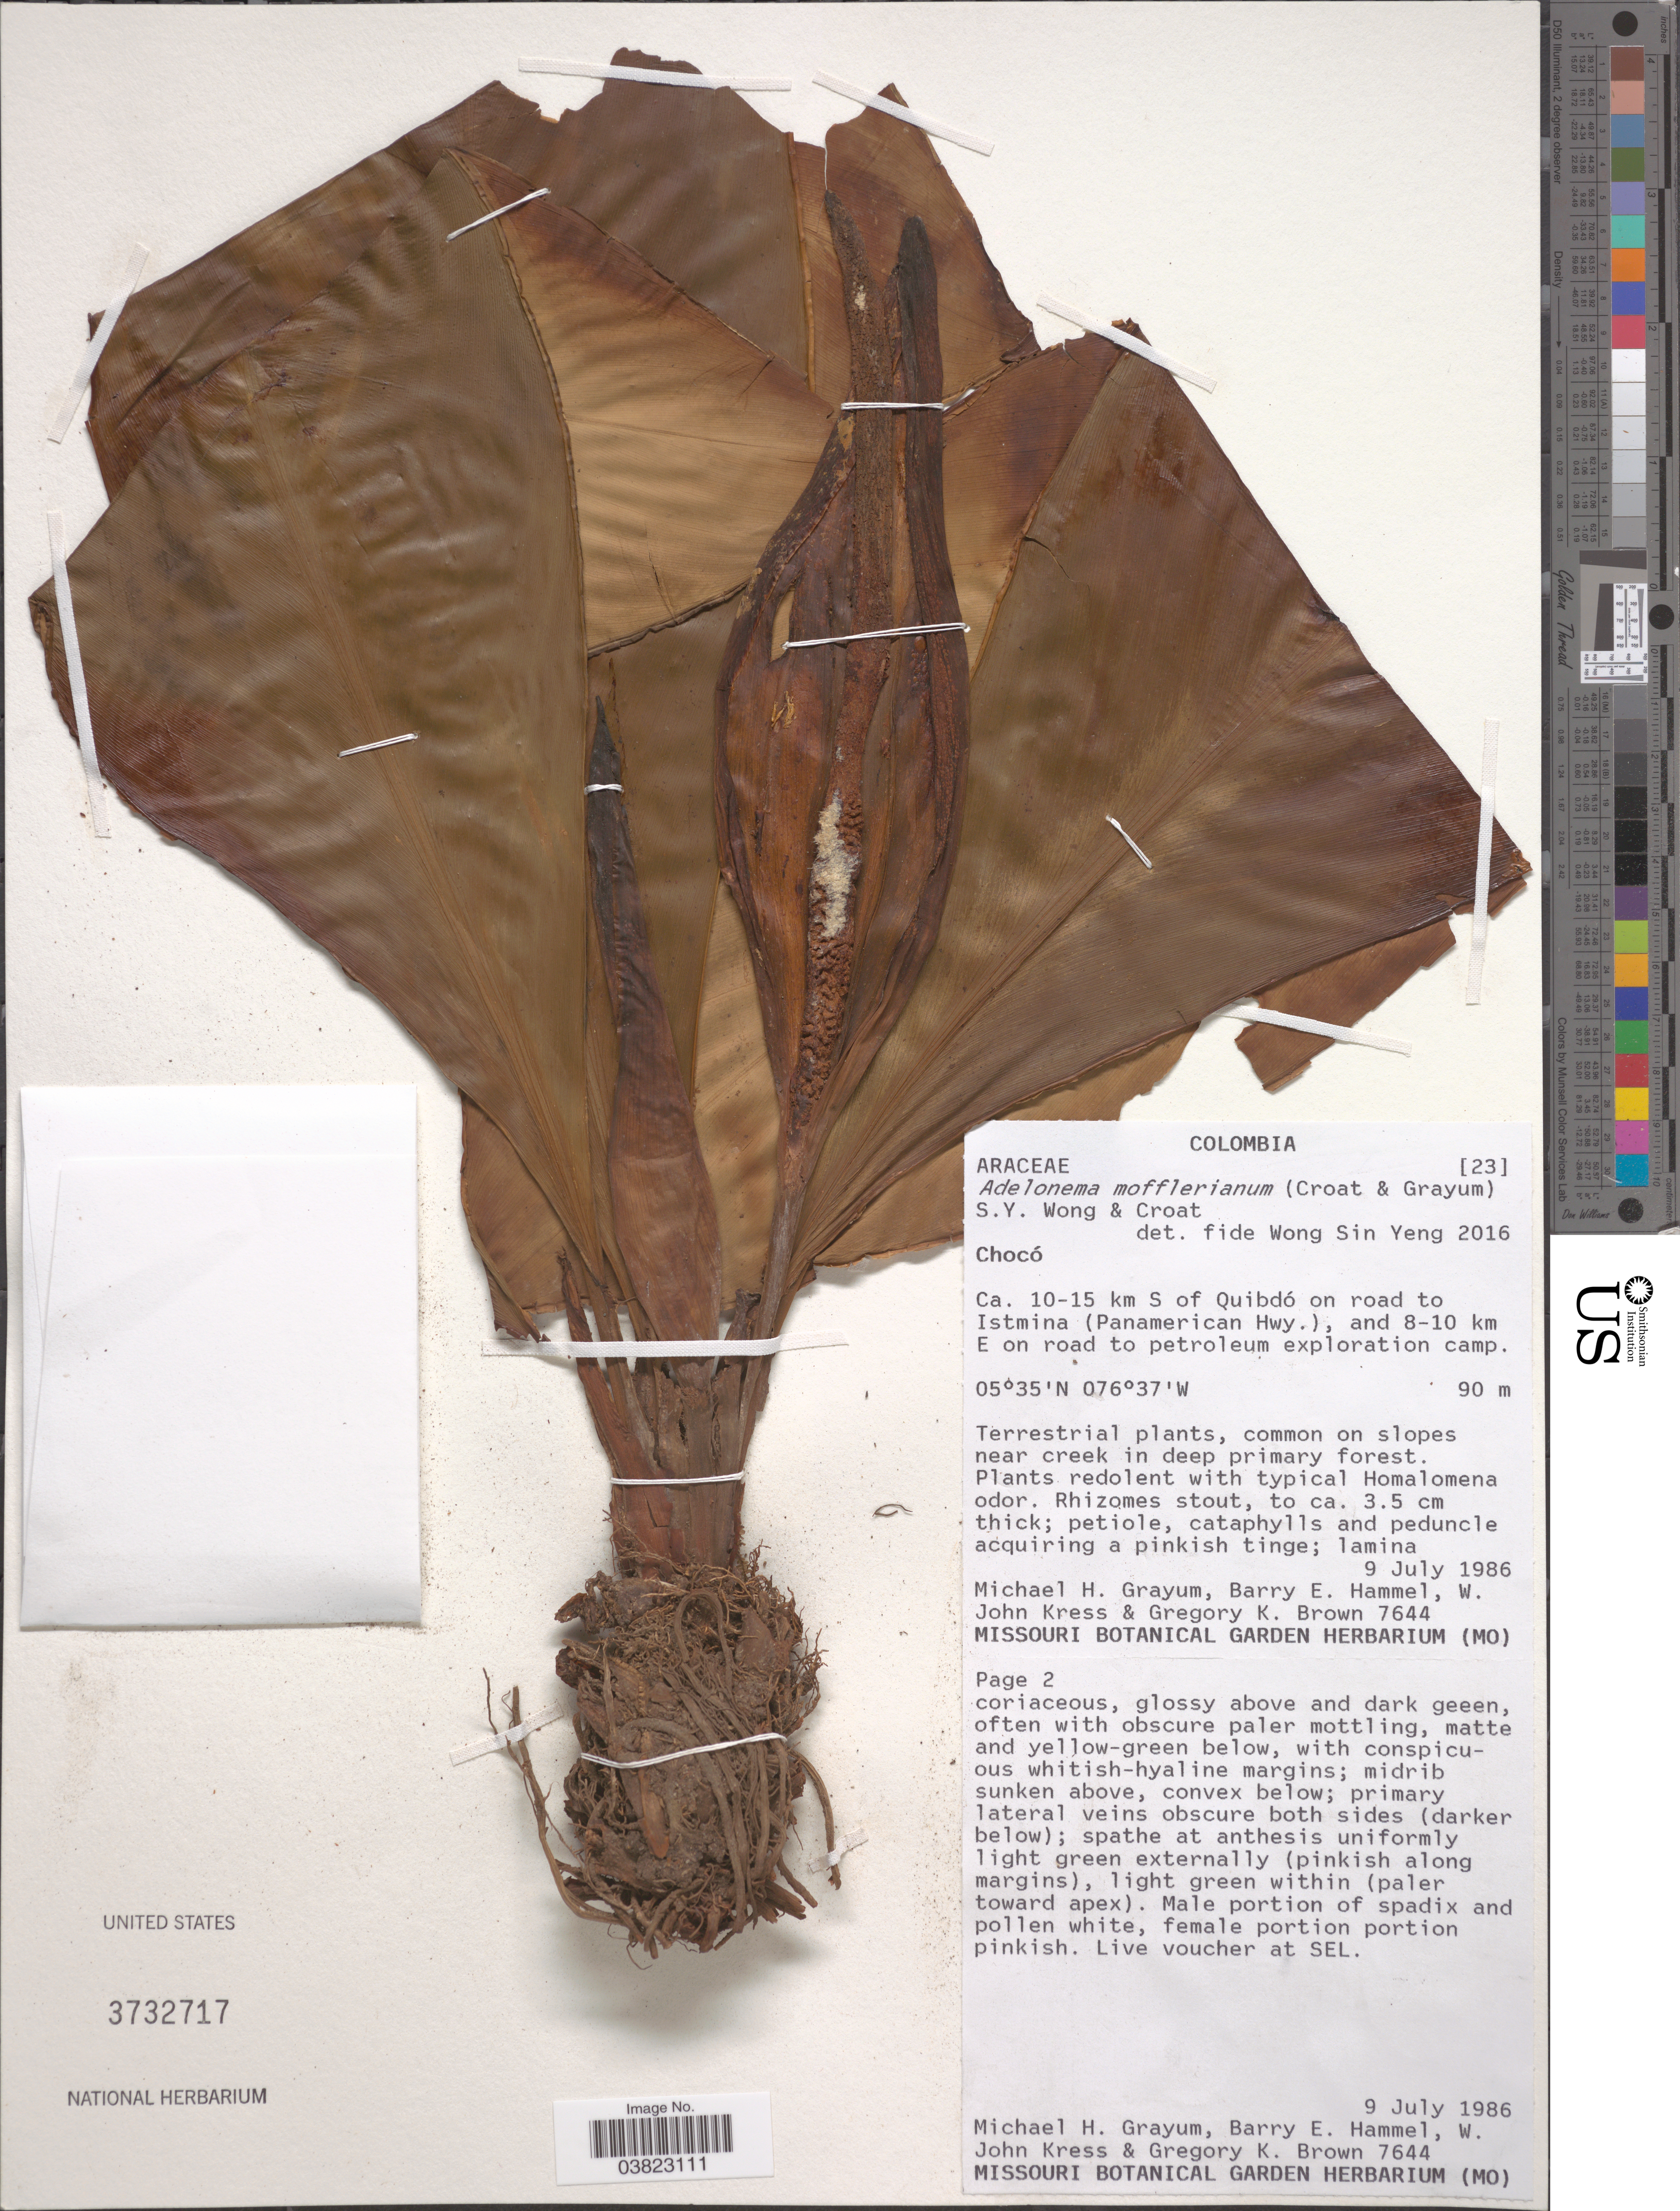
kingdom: Plantae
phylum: Tracheophyta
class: Liliopsida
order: Alismatales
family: Araceae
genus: Adelonema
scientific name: Adelonema mofflerianum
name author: (Croat & Grayum) S.Y. Wong & Croat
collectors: M. H. Grayum, B. Hammel, W. J. Kress & G. K. Brown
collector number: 7644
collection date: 1986-07-09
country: Colombia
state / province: Chocó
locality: Ca. 10-15 km S of Quibdó on road to Istmana (Panamerican Hwy.), and 8-10 km E on road to petroleum exploration camp.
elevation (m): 90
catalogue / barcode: US 3732717